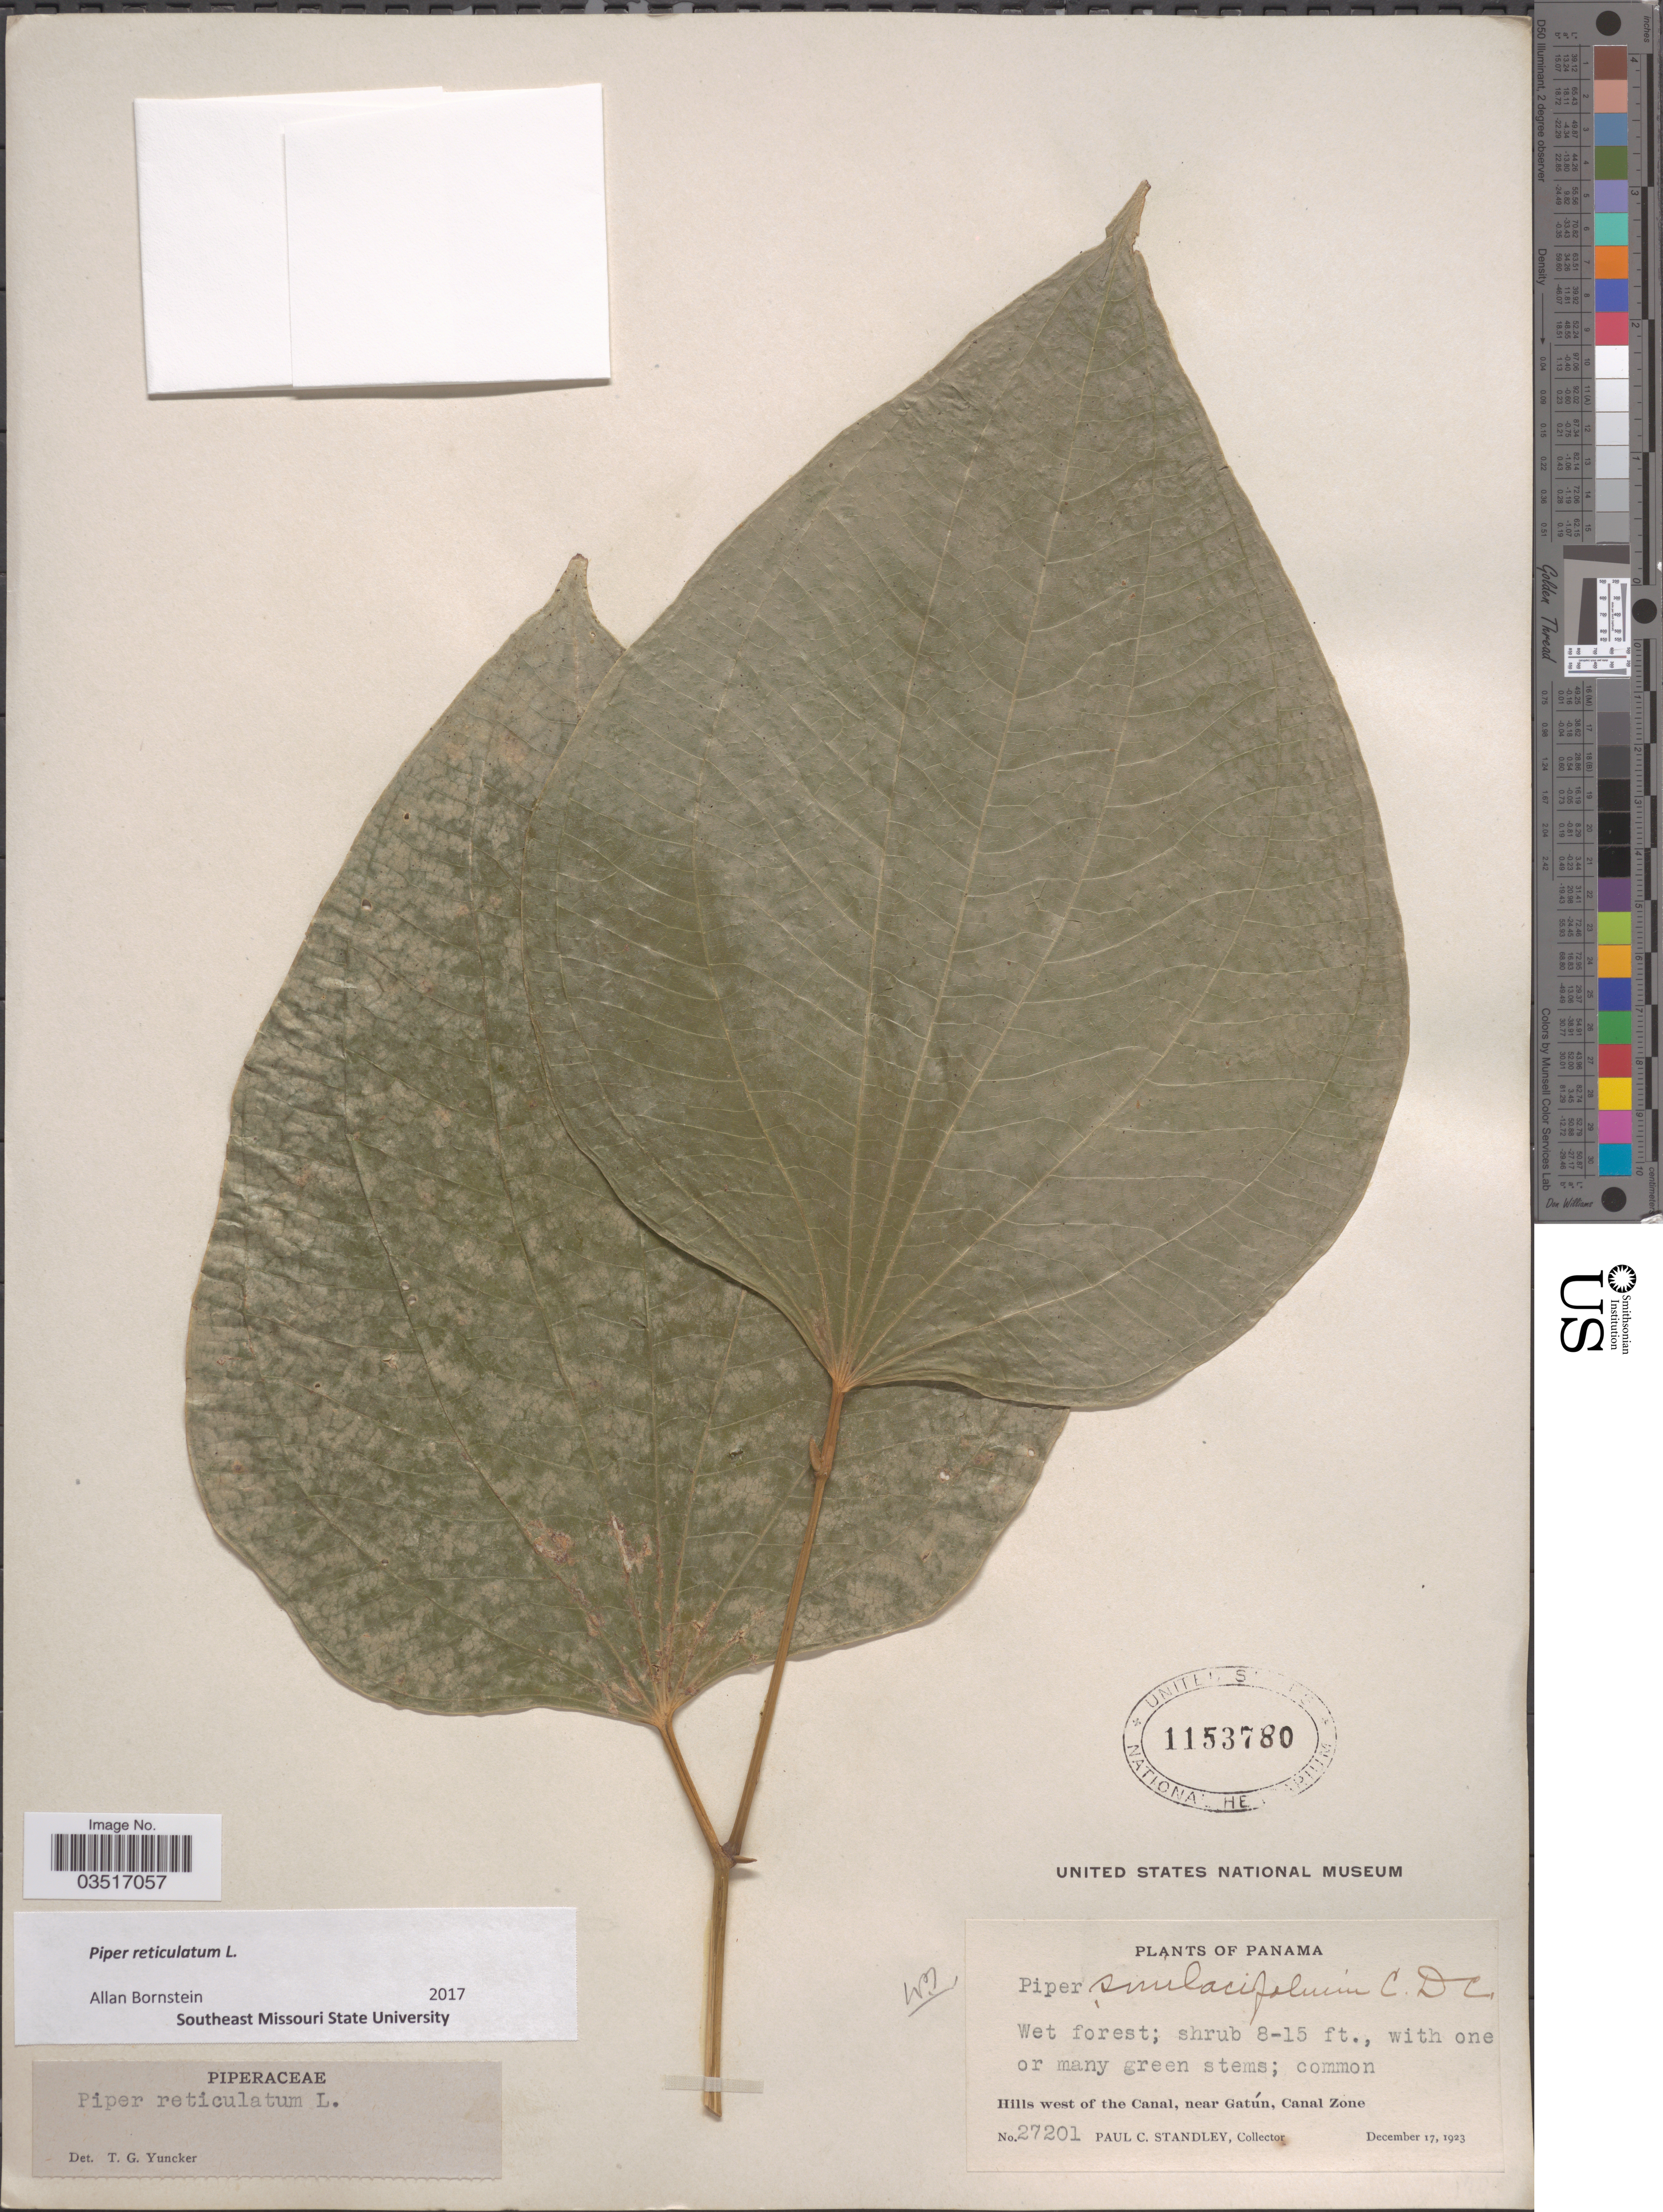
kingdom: Plantae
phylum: Tracheophyta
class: Magnoliopsida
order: Piperales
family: Piperaceae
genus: Piper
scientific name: Piper reticulatum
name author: L.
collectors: P. C. Standley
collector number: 27201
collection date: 1923-12-17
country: Panama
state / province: Colón / Panamá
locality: Hills west of the Canal, near Gatún, Canal Zone.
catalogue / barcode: US 1153780